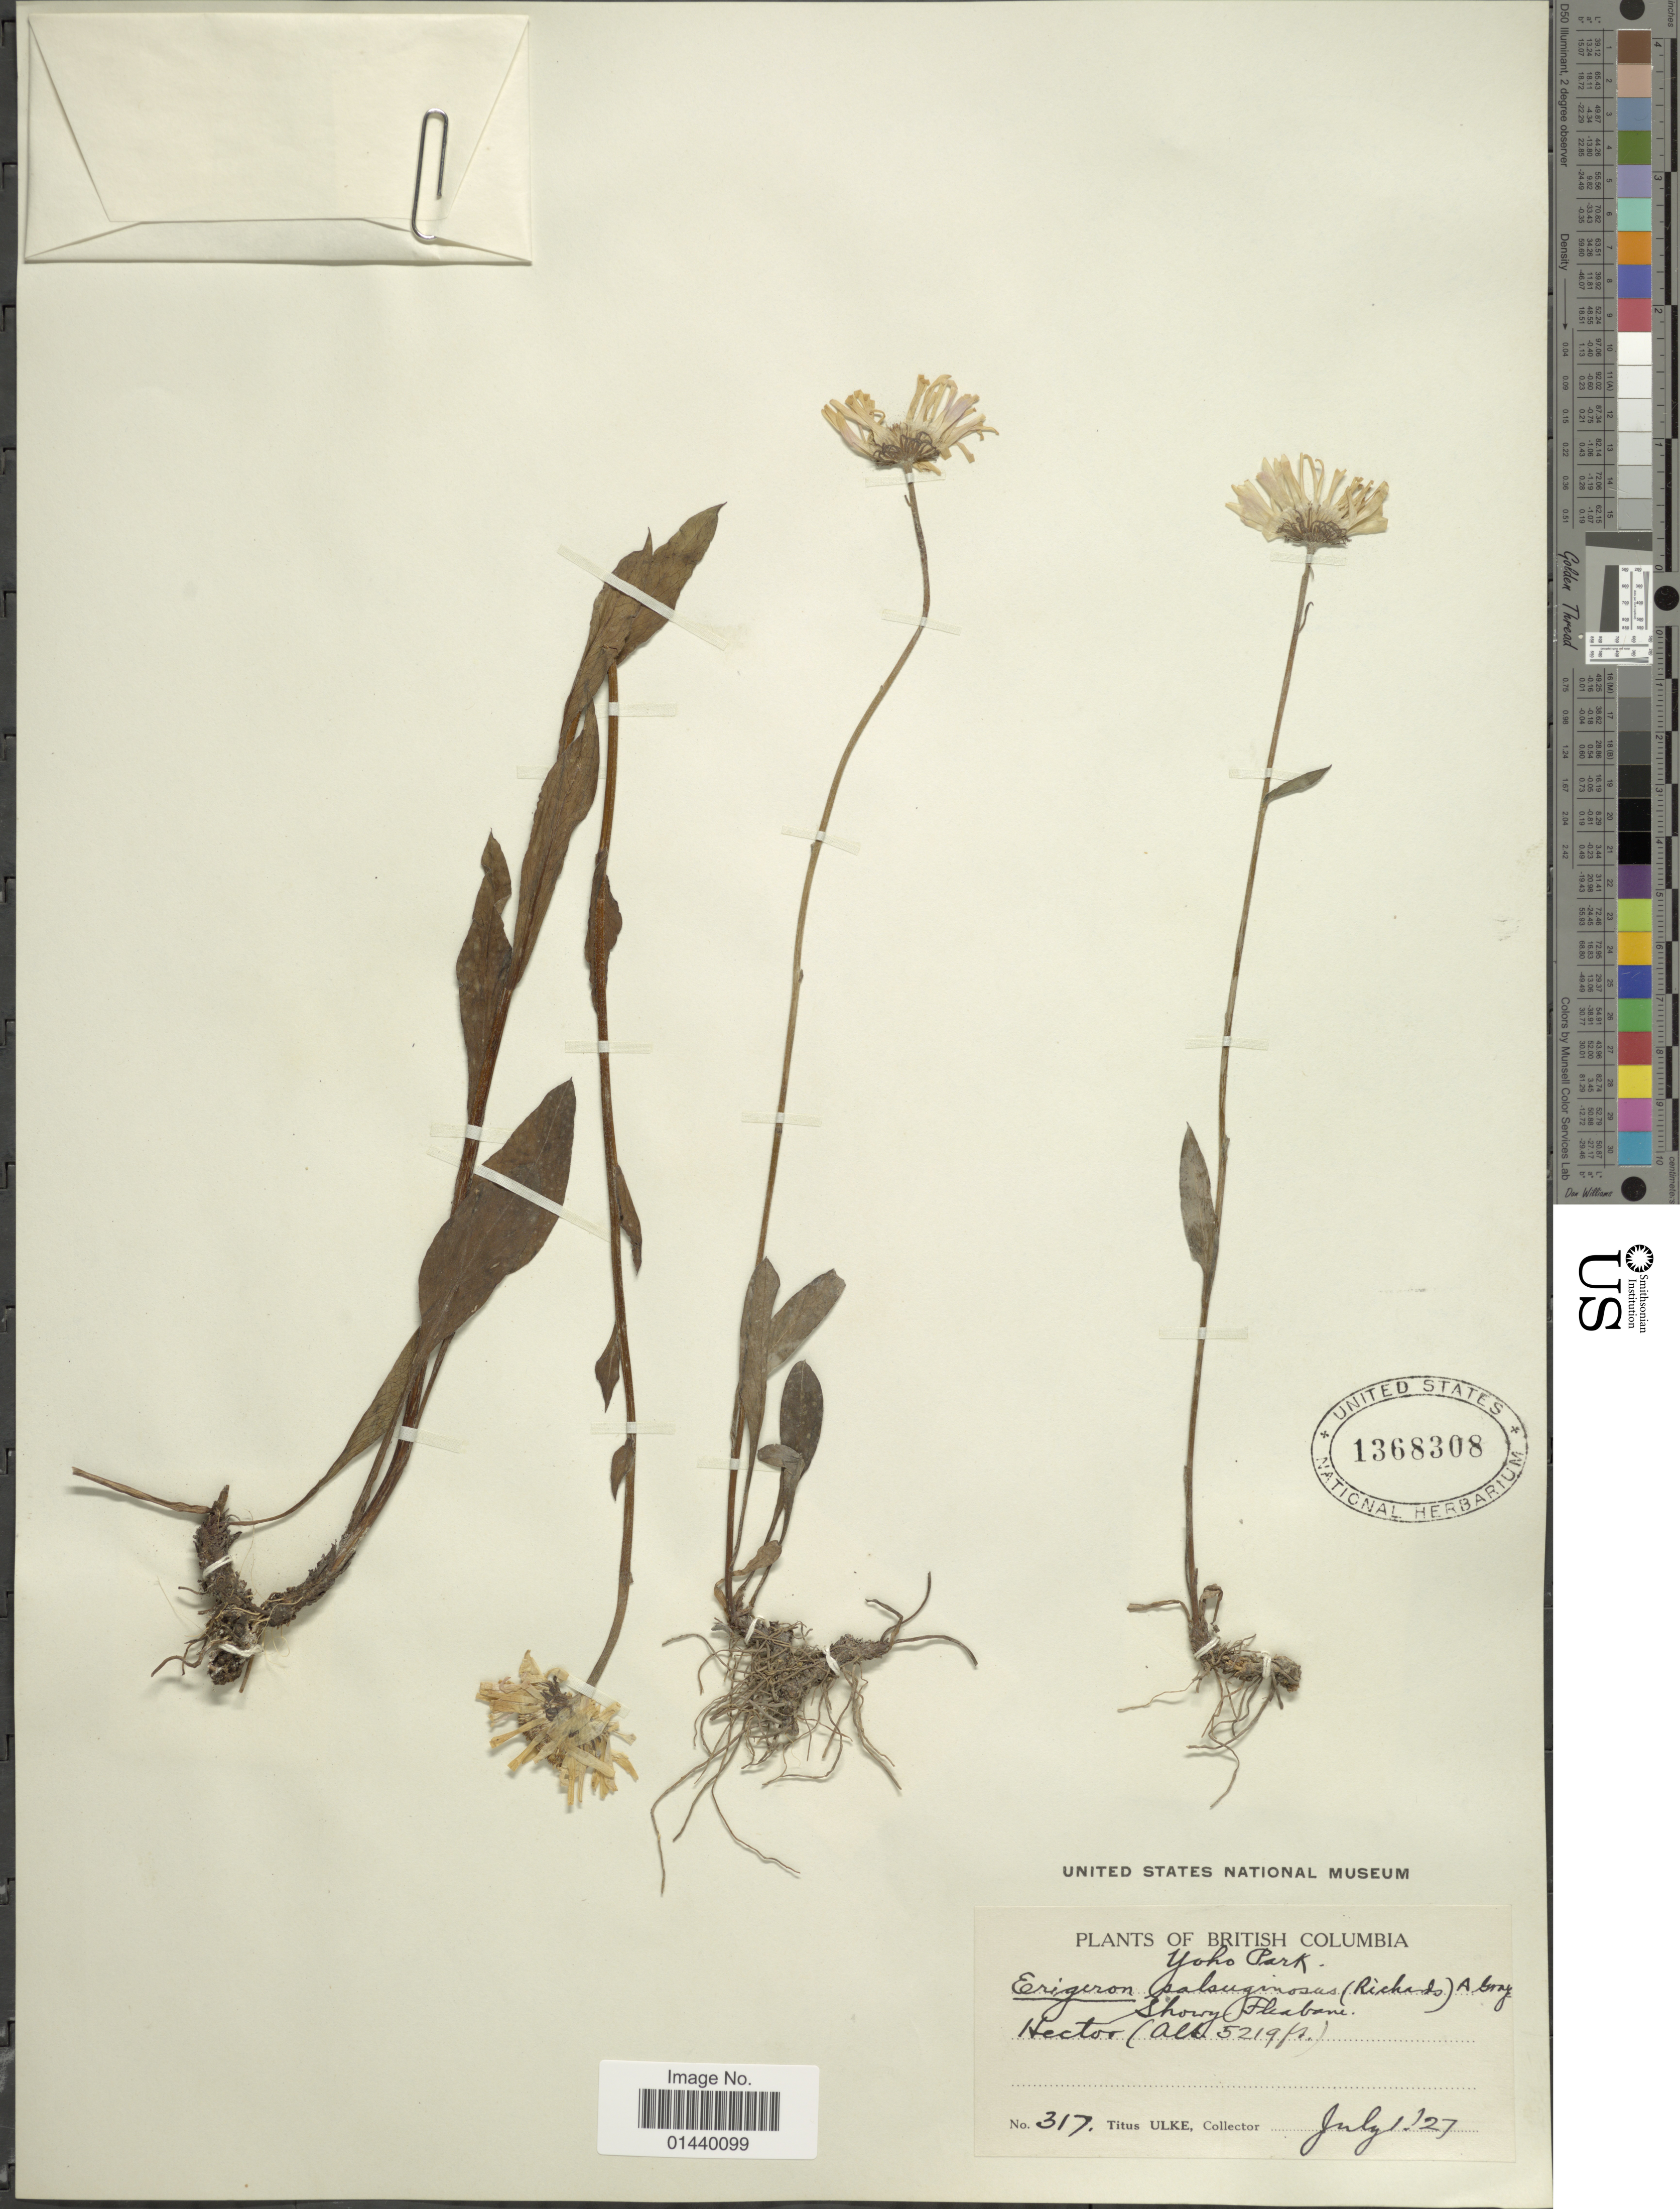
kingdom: Plantae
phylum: Tracheophyta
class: Magnoliopsida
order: Asterales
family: Asteraceae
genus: Erigeron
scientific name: Erigeron salsuginosus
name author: (Richardson ex R. Br.) A. Gray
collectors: T. Ulke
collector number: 317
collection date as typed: Transcribed d/m/y: 1/7/27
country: Canada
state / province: British Columbia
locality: Yoho Park. Showy Fleabone. Hector.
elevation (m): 1591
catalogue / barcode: US 1368308